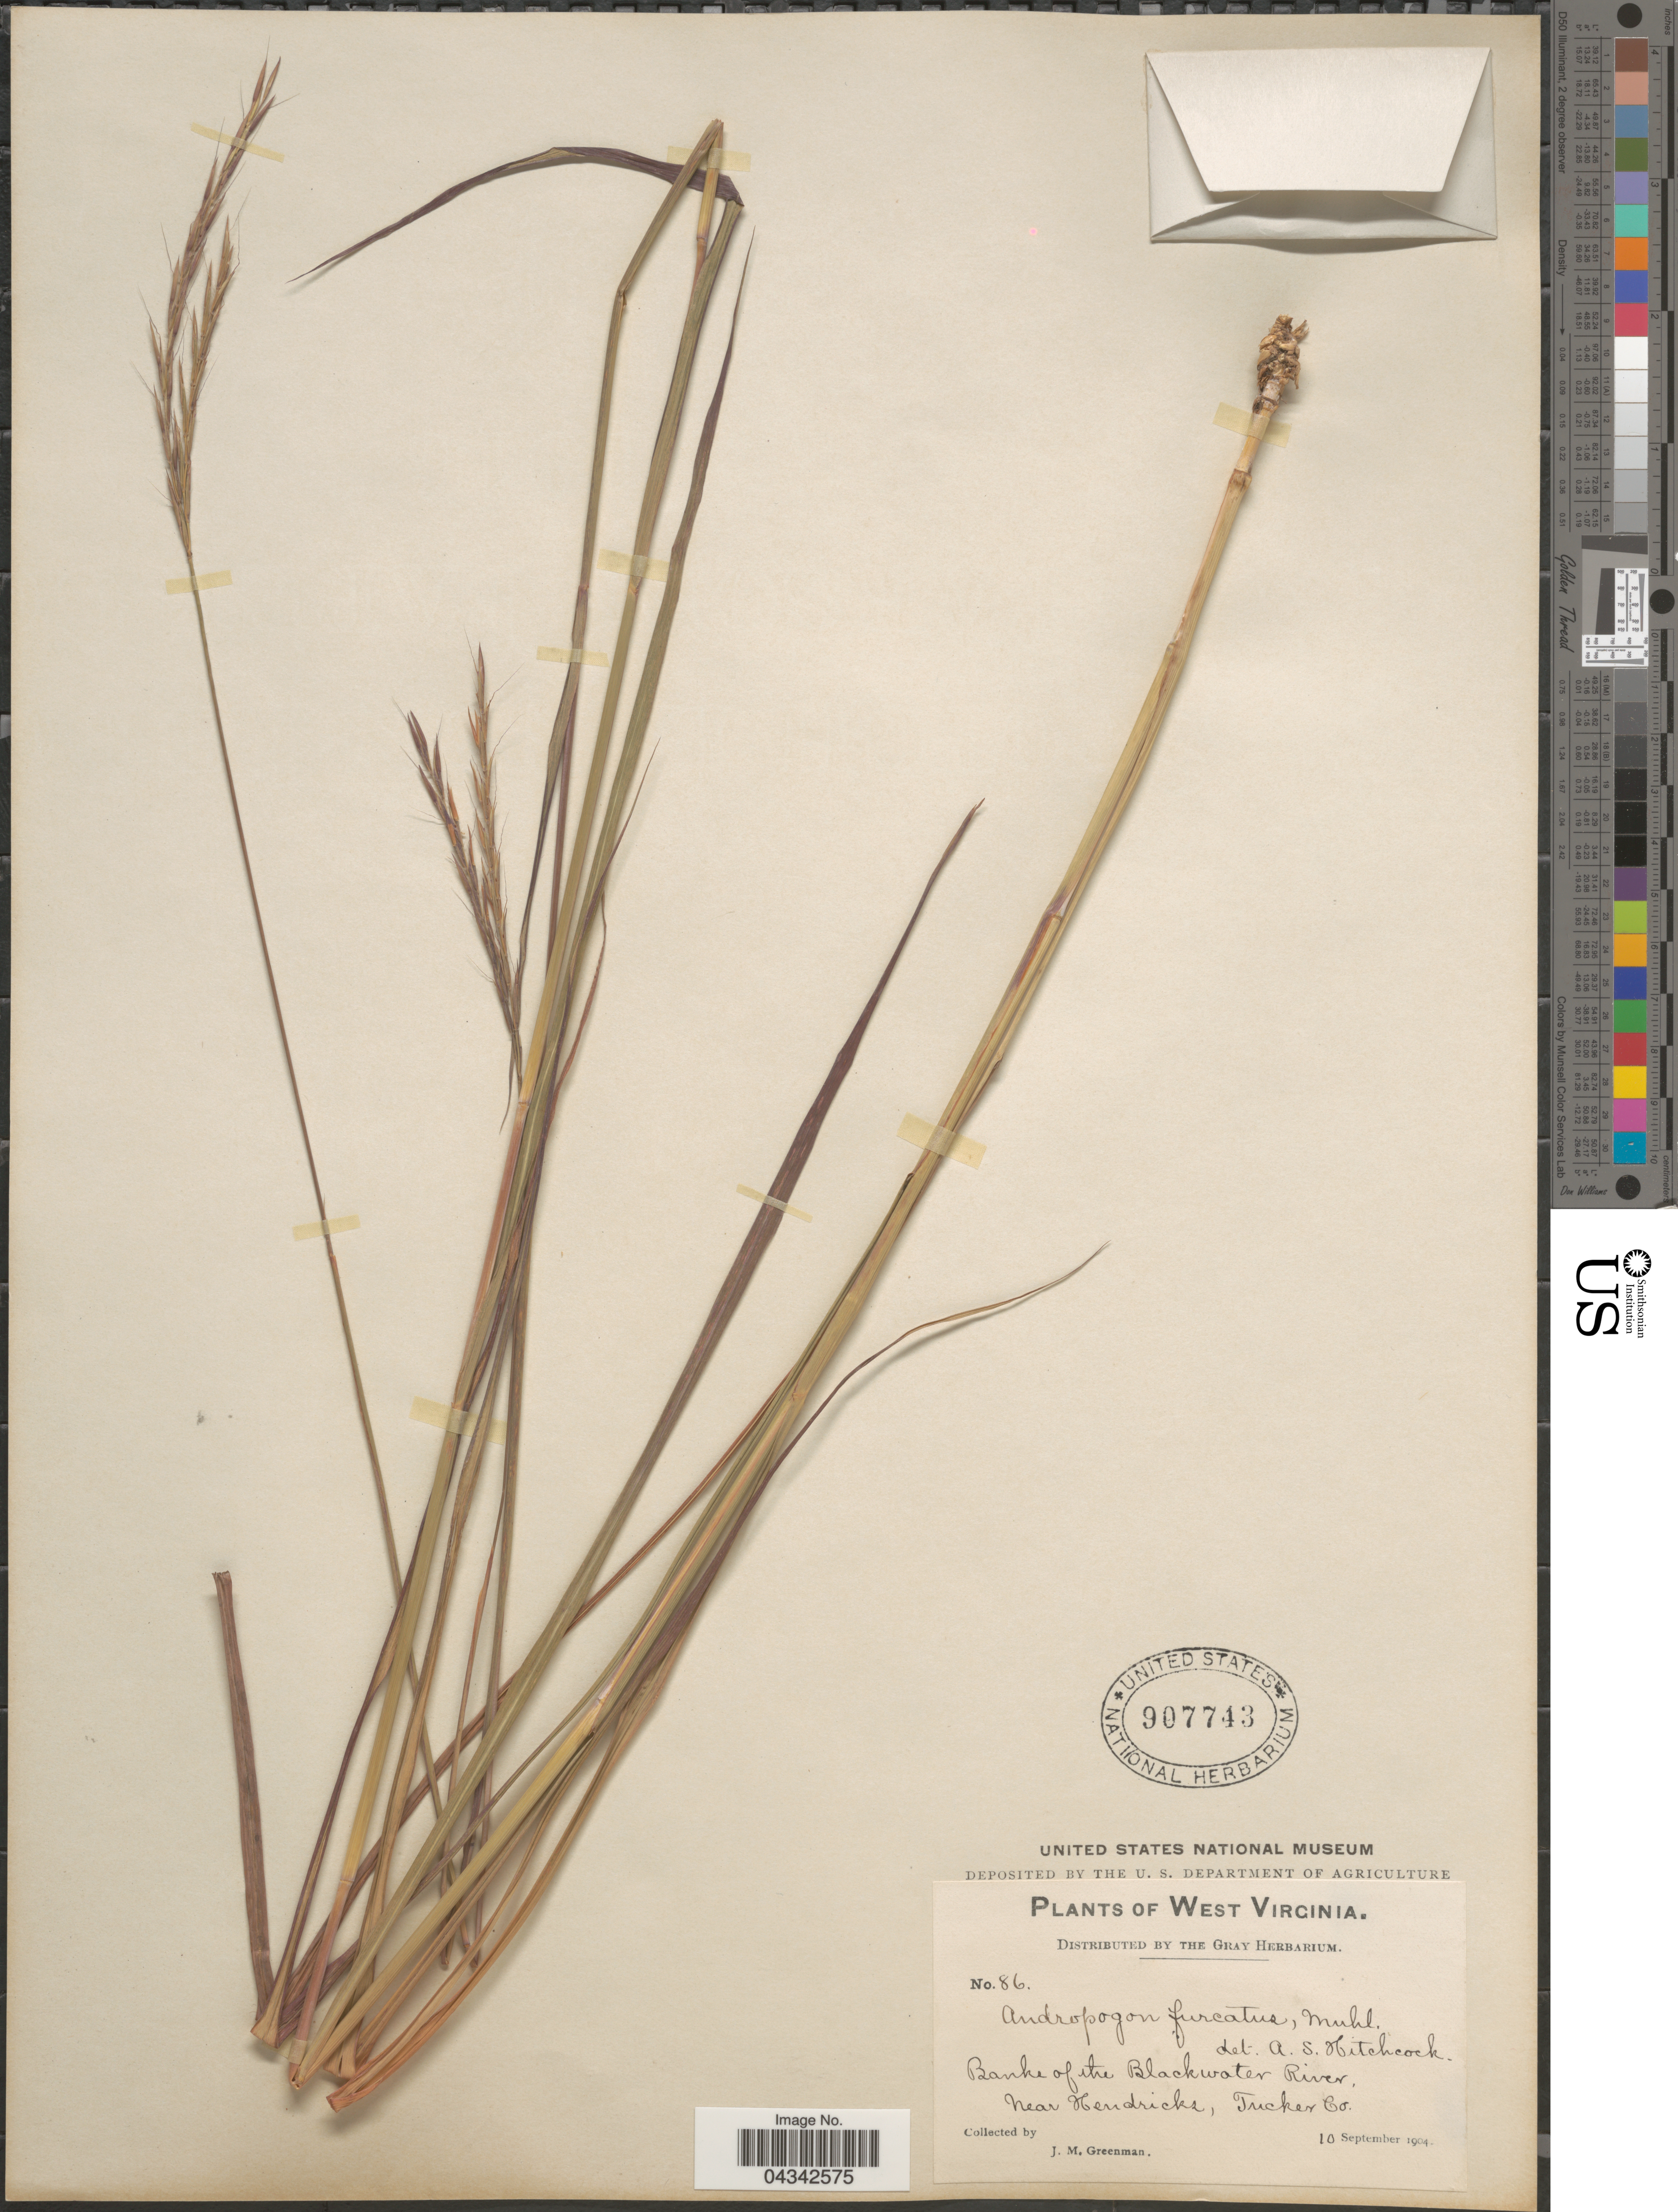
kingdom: Plantae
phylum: Tracheophyta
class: Liliopsida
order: Poales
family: Poaceae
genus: Andropogon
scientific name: Andropogon gerardii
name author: Vitman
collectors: J. M. Greenman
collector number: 86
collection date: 1904-09-10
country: United States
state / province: West Virginia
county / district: Tucker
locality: Banks of the Blackwater River, near Hendricks, Tucker Co.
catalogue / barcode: US 907743